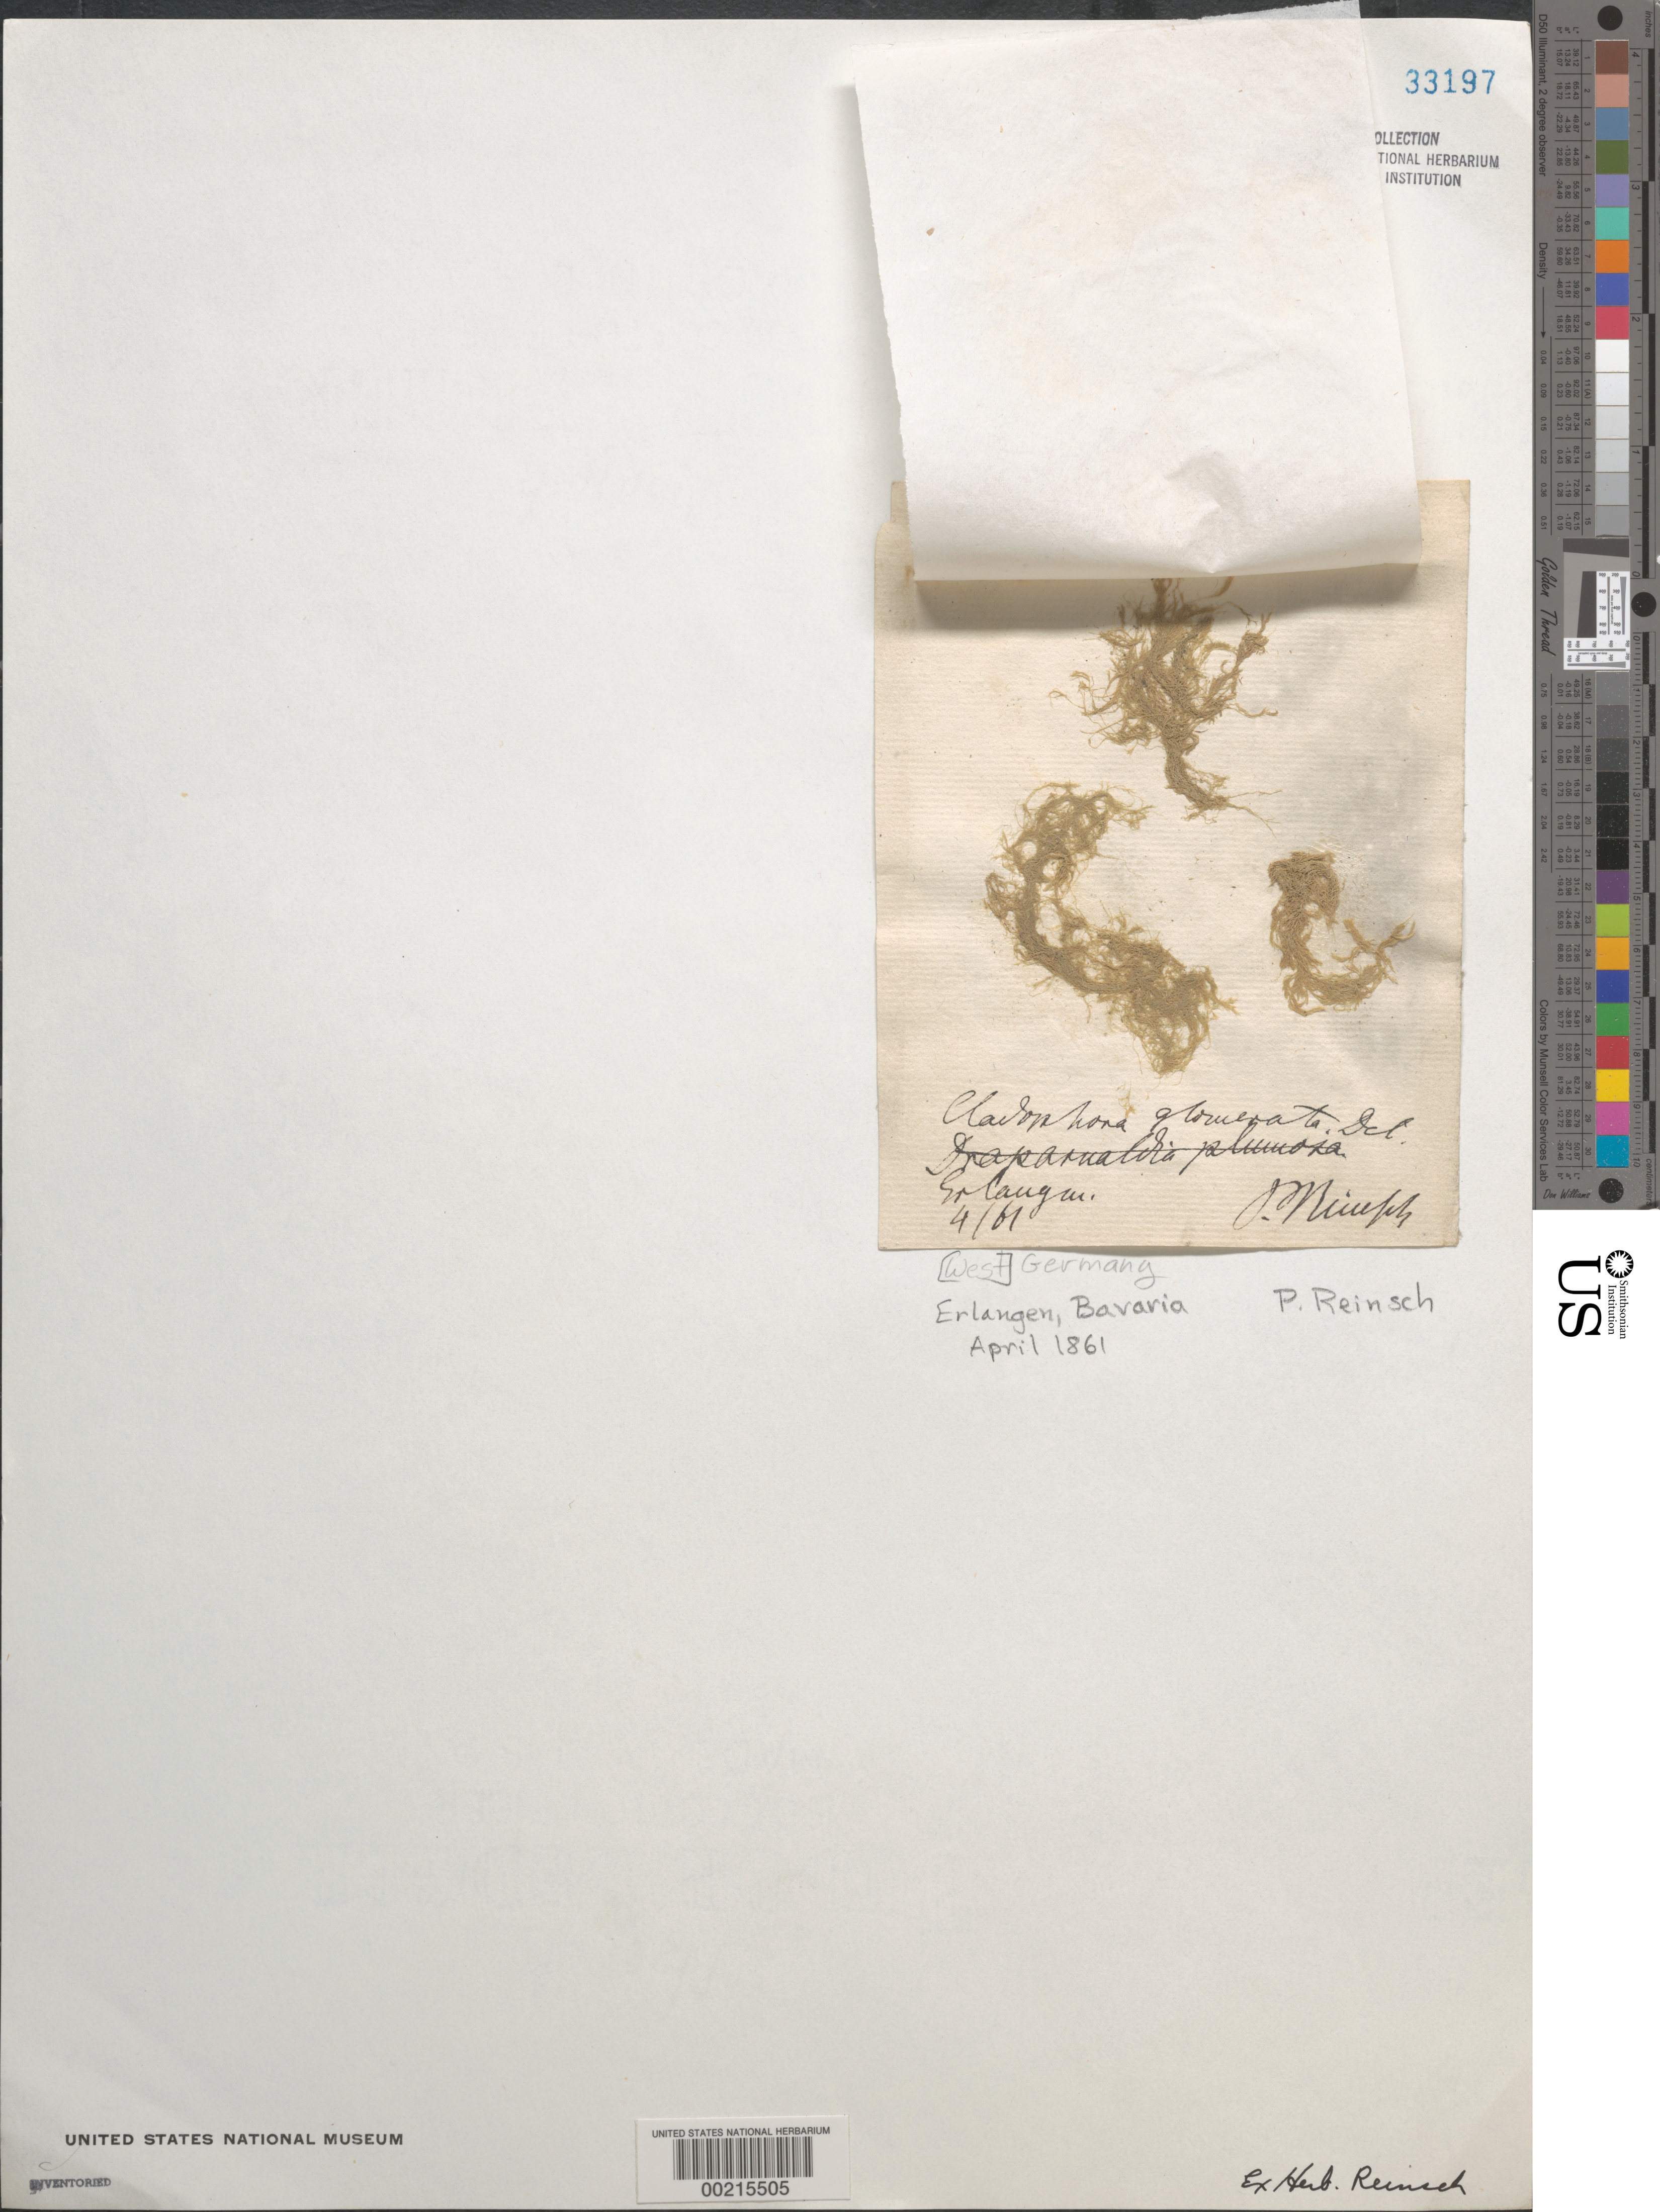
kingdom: Plantae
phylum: Chlorophyta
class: Ulvophyceae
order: Cladophorales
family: Cladophoraceae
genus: Cladophora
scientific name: Cladophora glomerata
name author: (L.) Kütz.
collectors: P. F. Reinsch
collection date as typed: Apr 1861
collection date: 1861-04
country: Germany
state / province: Bayern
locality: Erlangen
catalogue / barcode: US 33197